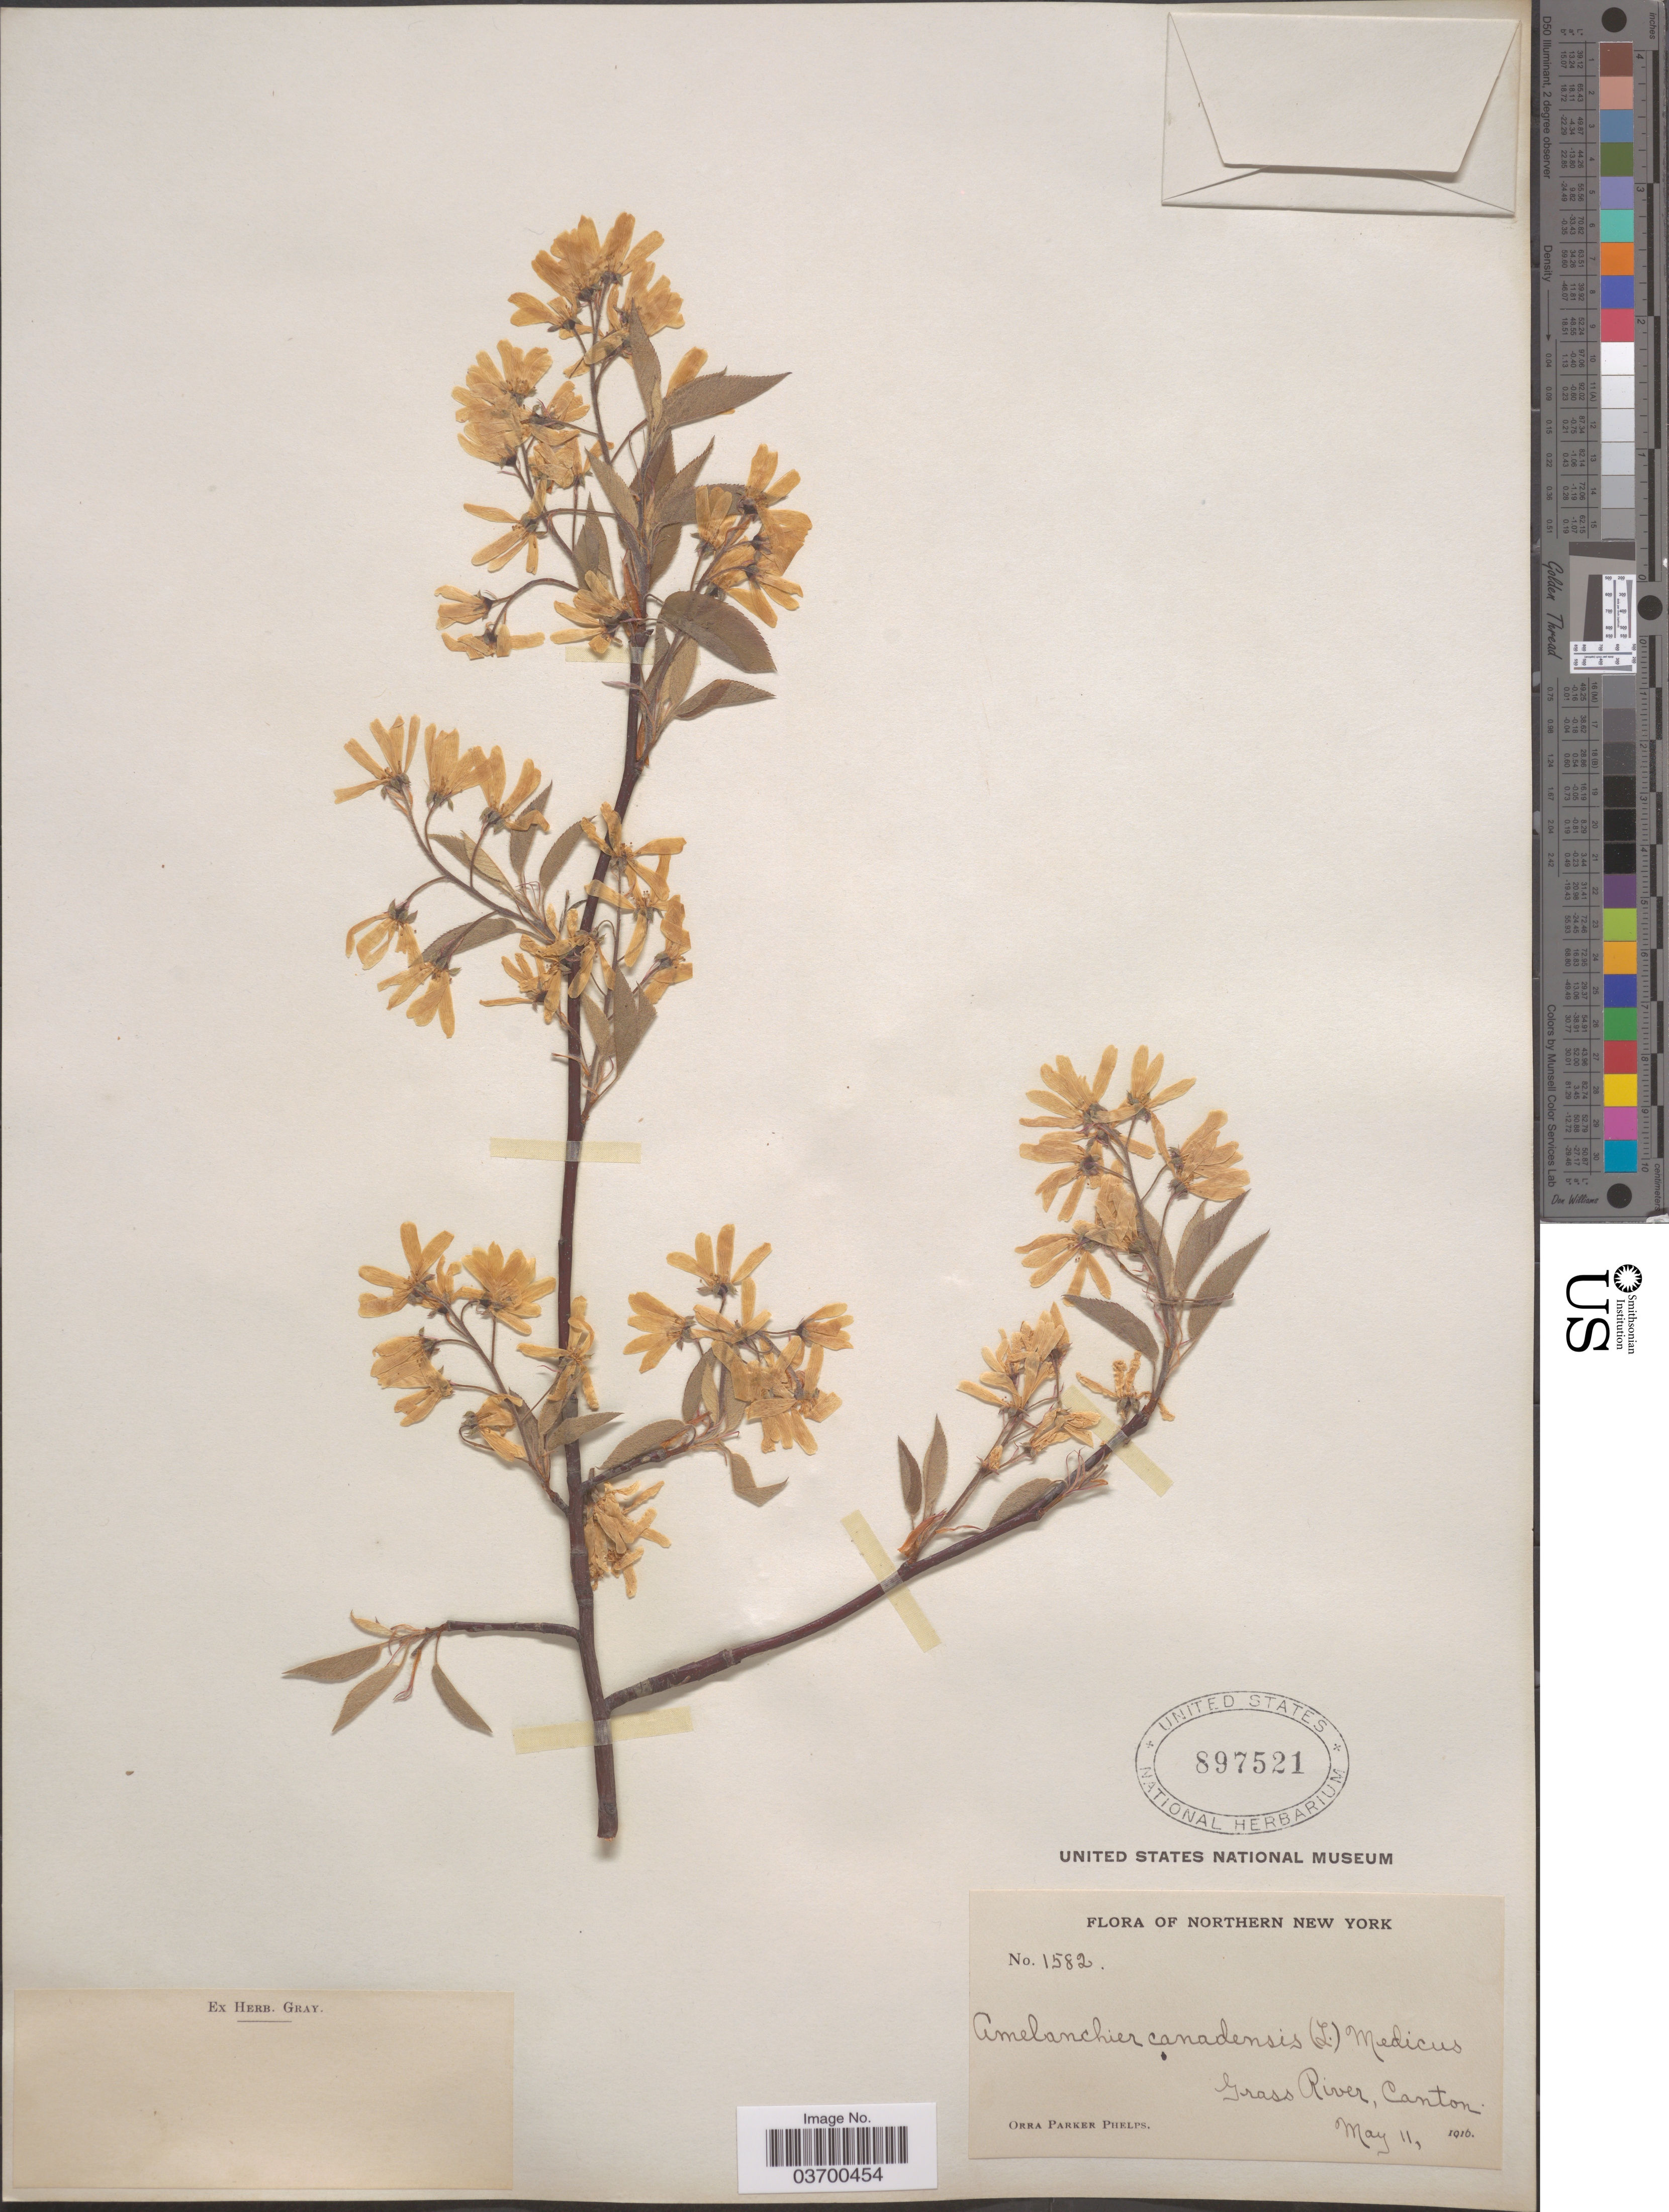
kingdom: Plantae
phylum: Tracheophyta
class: Magnoliopsida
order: Rosales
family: Rosaceae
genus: Amelanchier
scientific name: Amelanchier canadensis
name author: (L.) Medic.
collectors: O. P. Phelps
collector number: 1582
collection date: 1916-05-11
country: United States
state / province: New York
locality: Northern New York. Grass River, Canton.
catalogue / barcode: US 897521